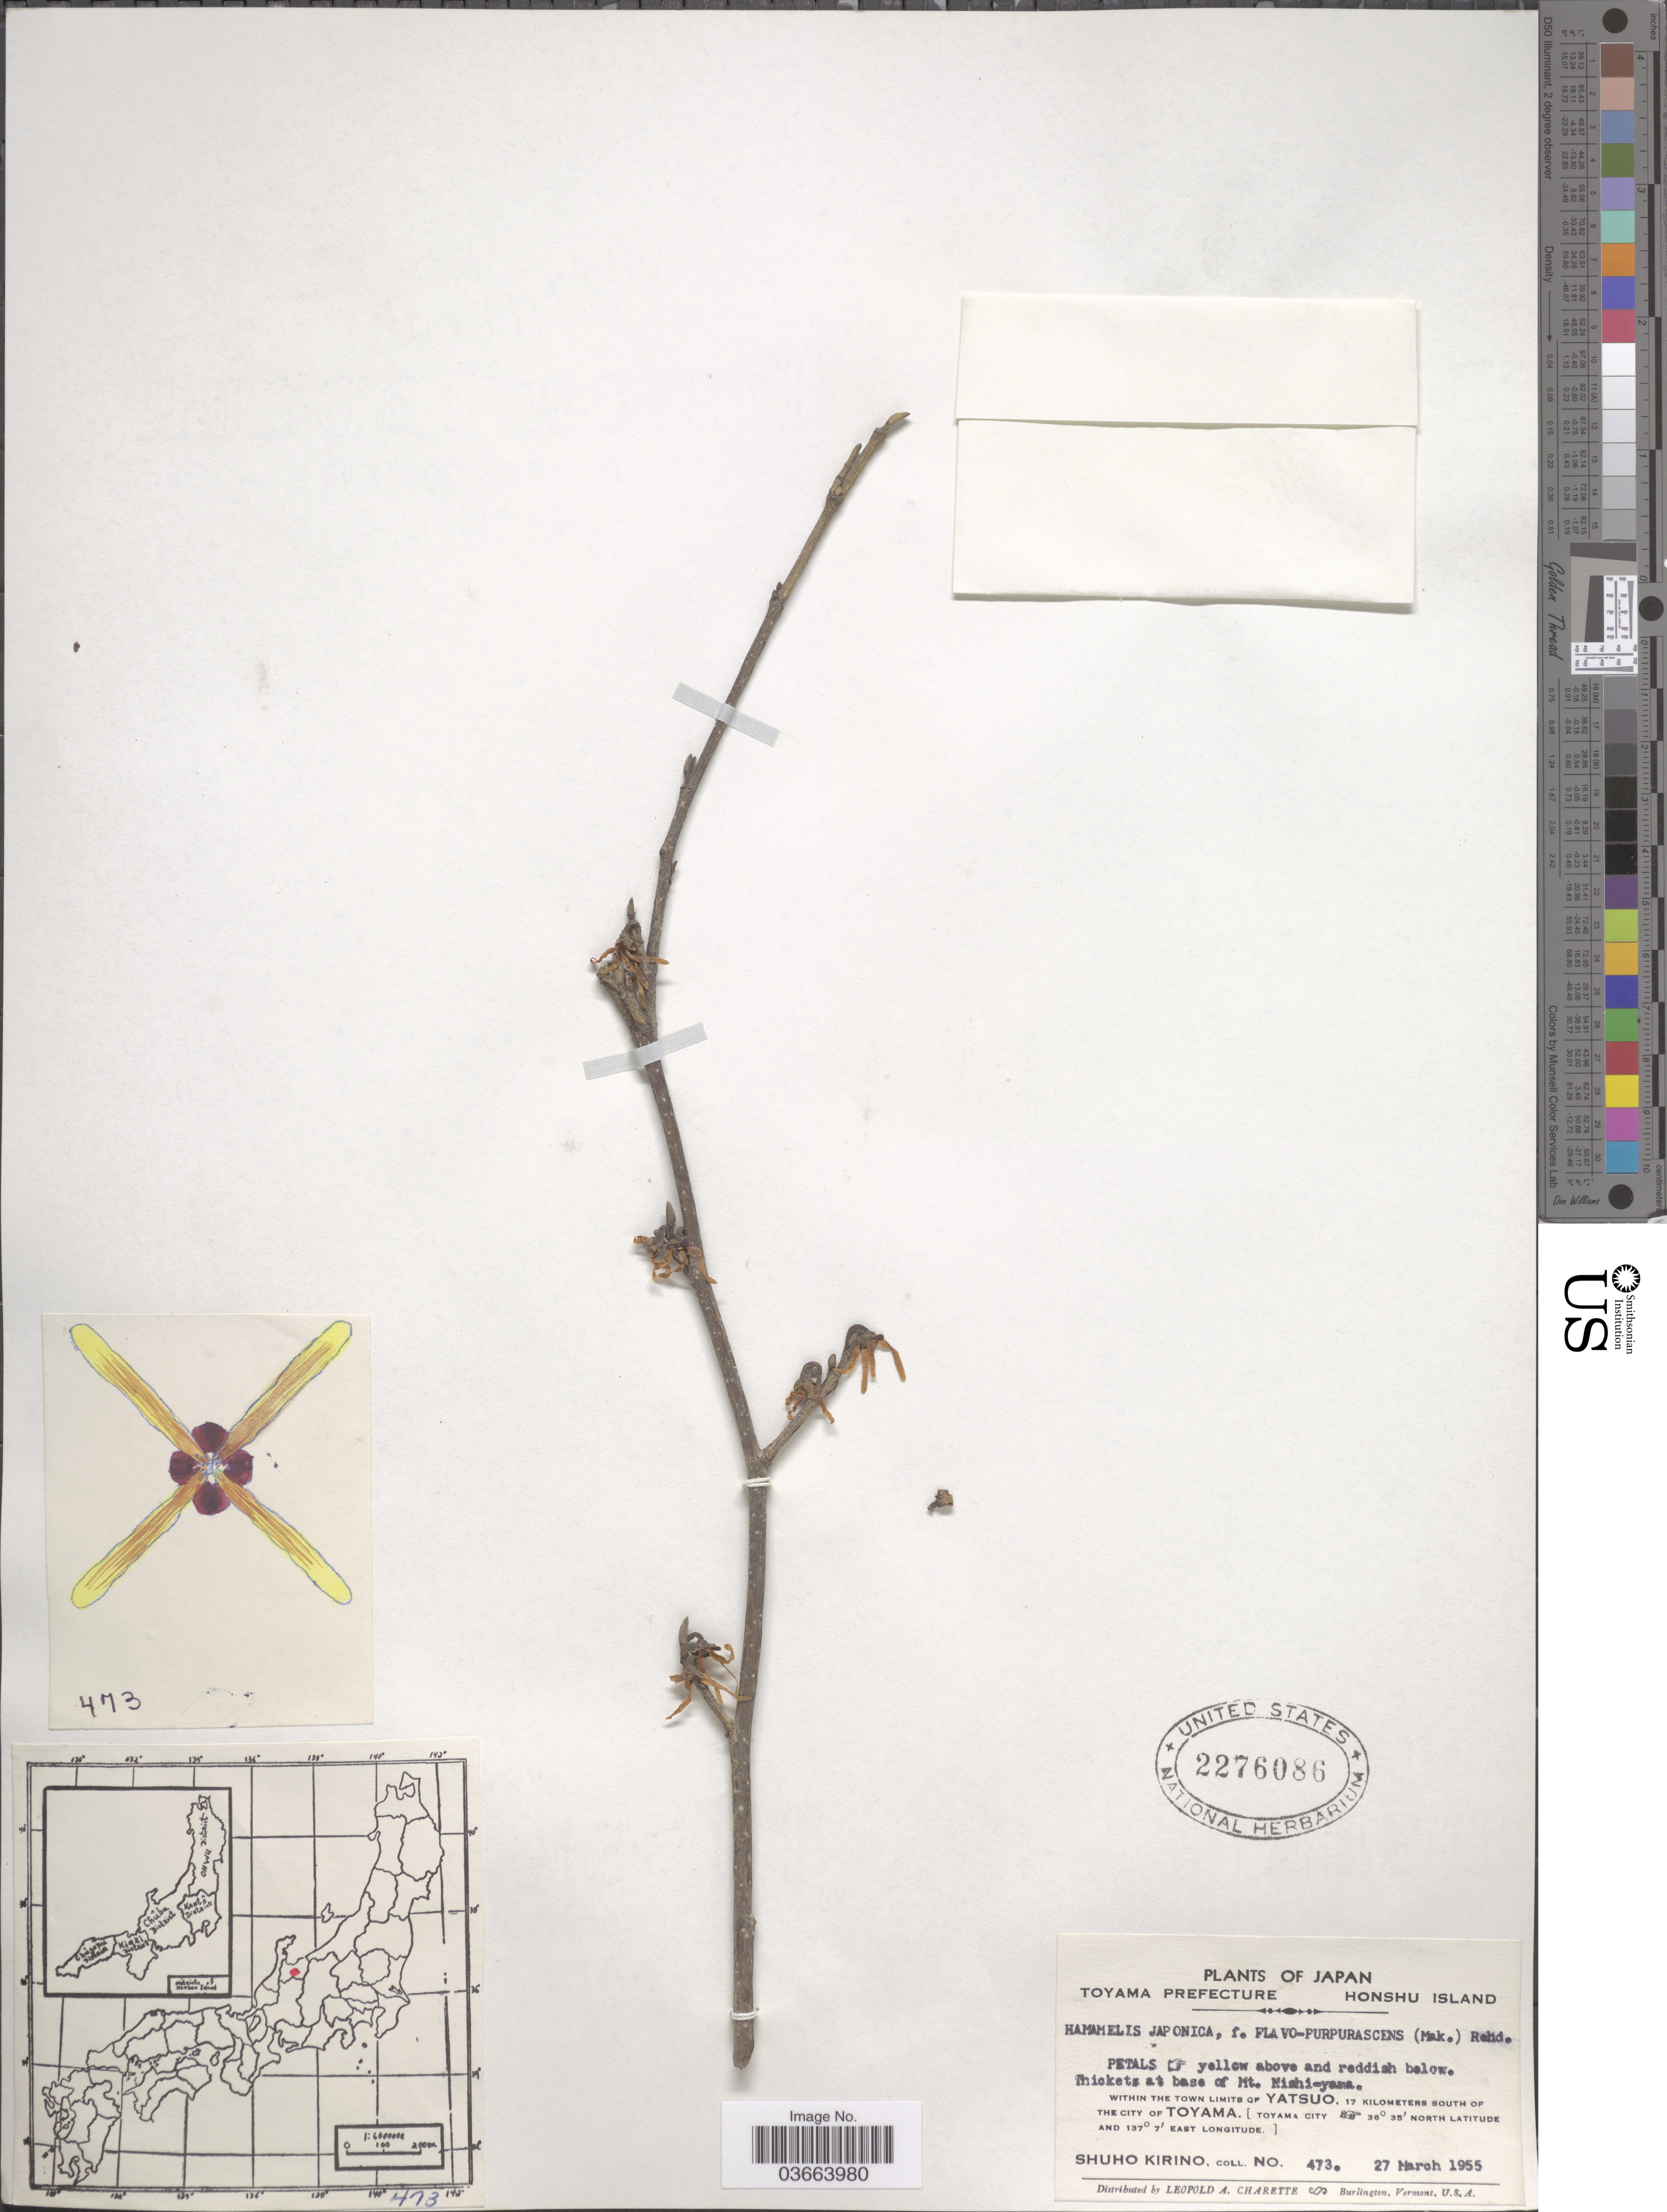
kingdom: Plantae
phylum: Tracheophyta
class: Magnoliopsida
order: Saxifragales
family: Hamamelidaceae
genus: Hamamelis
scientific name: Hamamelis japonica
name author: Siebold & Zucc.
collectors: S. Kirino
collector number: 473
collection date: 1955-03-27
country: Japan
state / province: Toyama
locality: Toyama Prefecture. Honshu Island. Thickets at the base of Mt. Nishi-Yama. Within the town limits of Yatsuo, 17 kilometers south of the city of Toyama. [Toyama City].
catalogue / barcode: US 2276086